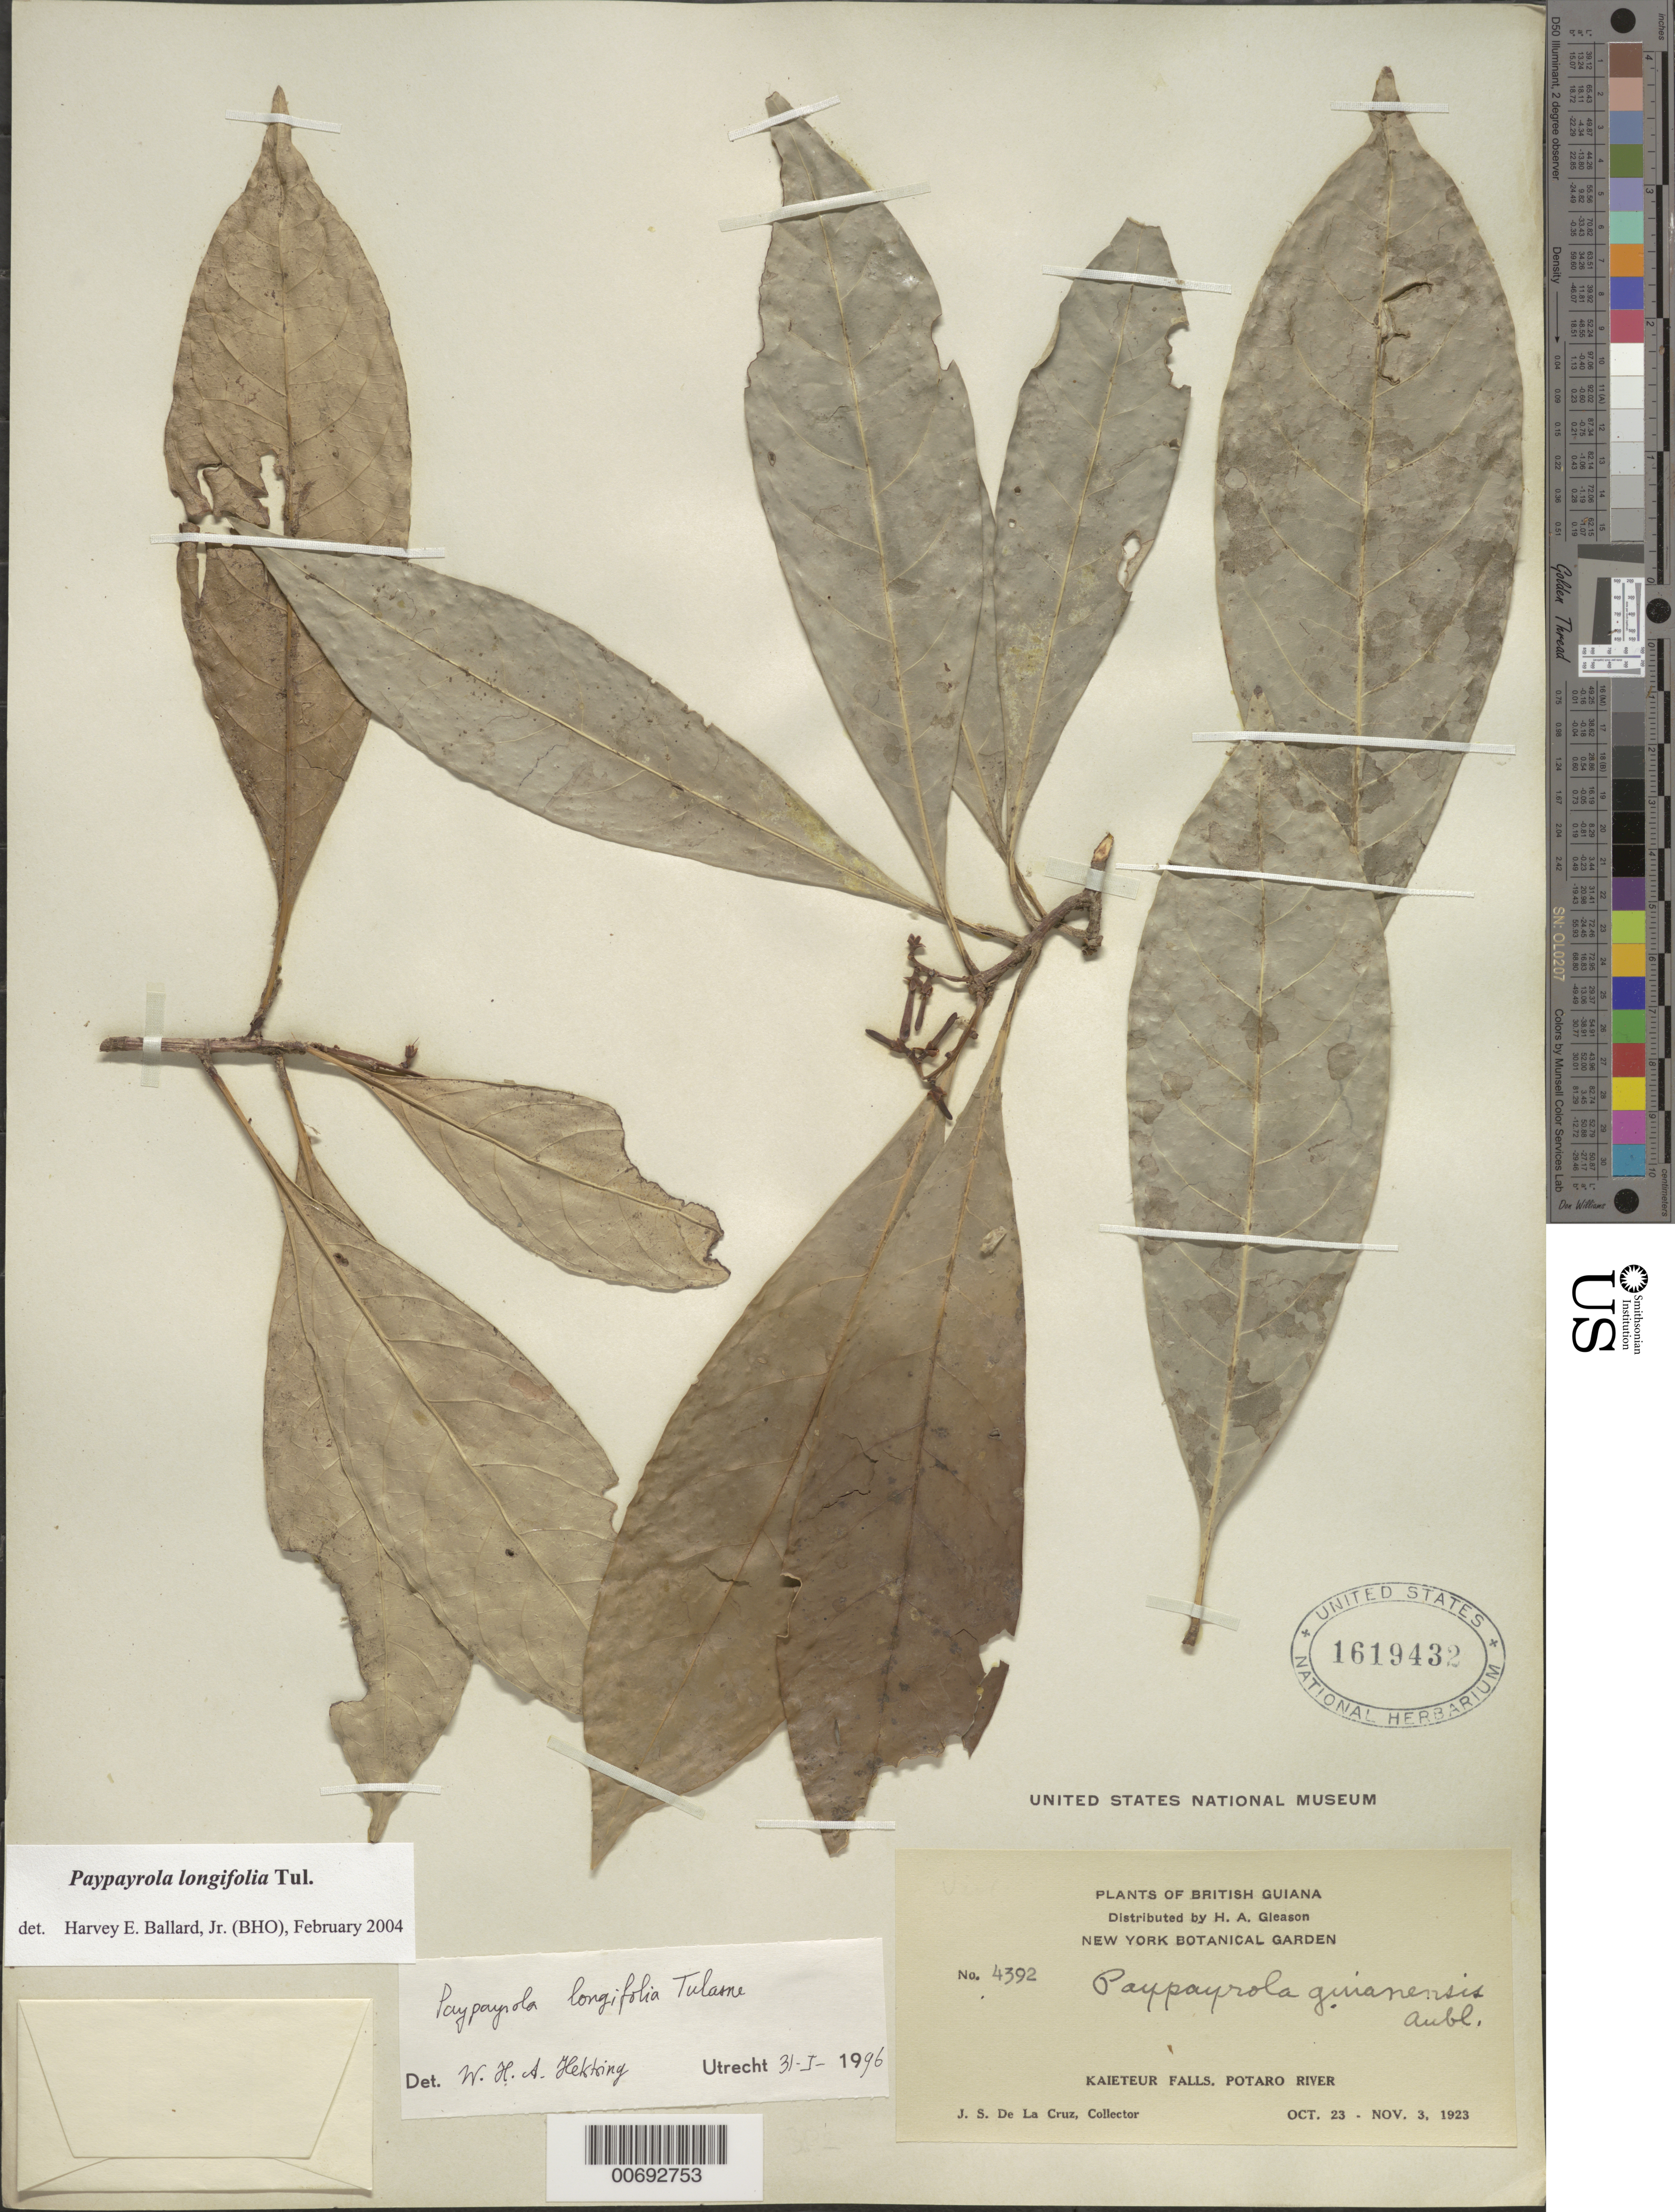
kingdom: Plantae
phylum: Tracheophyta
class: Magnoliopsida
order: Malpighiales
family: Violaceae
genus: Paypayrola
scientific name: Paypayrola longifolia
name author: Tul.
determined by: Ballard, Harvey E.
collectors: J. S. de la Cruz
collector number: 4392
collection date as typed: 23-Oct-23 to 3-Nov-23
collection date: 1923-10-23/1923-11-03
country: Guyana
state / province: Potaro-Siparuni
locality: Kaieteur Falls, Potaro R.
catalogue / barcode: US 1619432